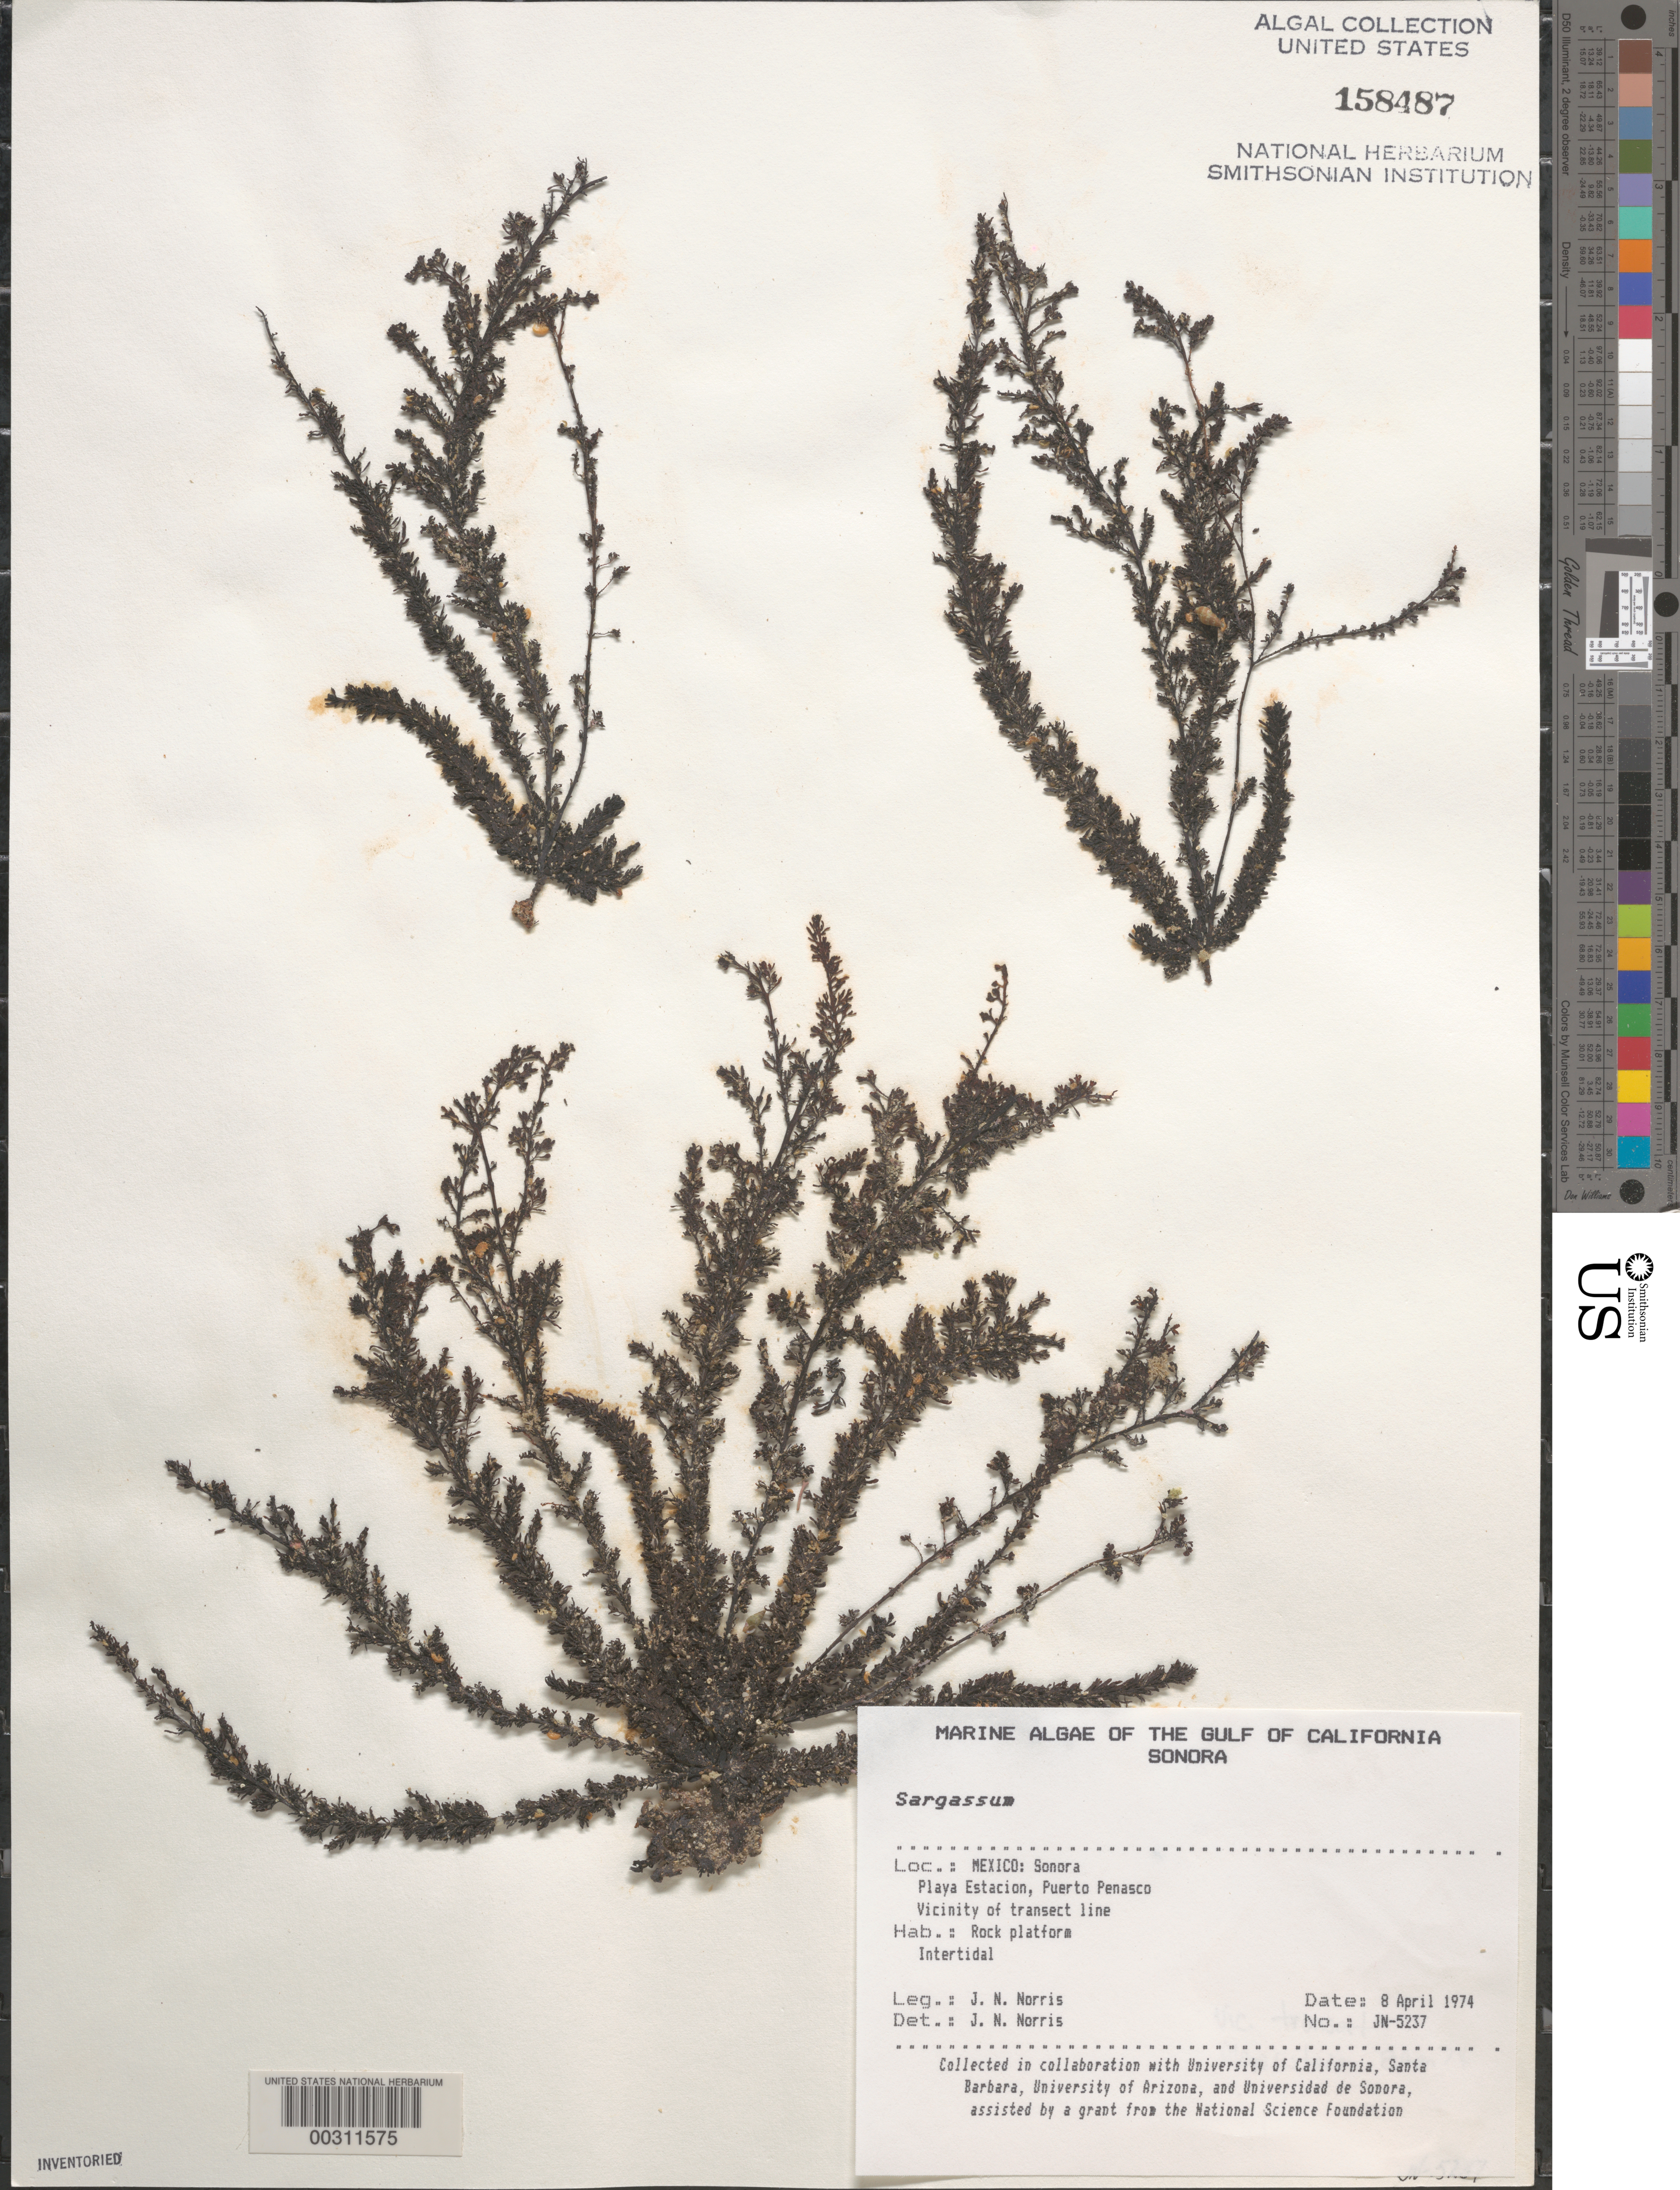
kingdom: Chromista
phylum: Ochrophyta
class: Phaeophyceae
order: Fucales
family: Sargassaceae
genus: Sargassum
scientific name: Sargassum sp.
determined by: Norris, James N.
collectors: J. N. Norris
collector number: JN-5237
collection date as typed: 08 Apr 1974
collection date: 1974-04-08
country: Mexico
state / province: Sonora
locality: Playa Estacion, Puerto Penasco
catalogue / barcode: US 158487